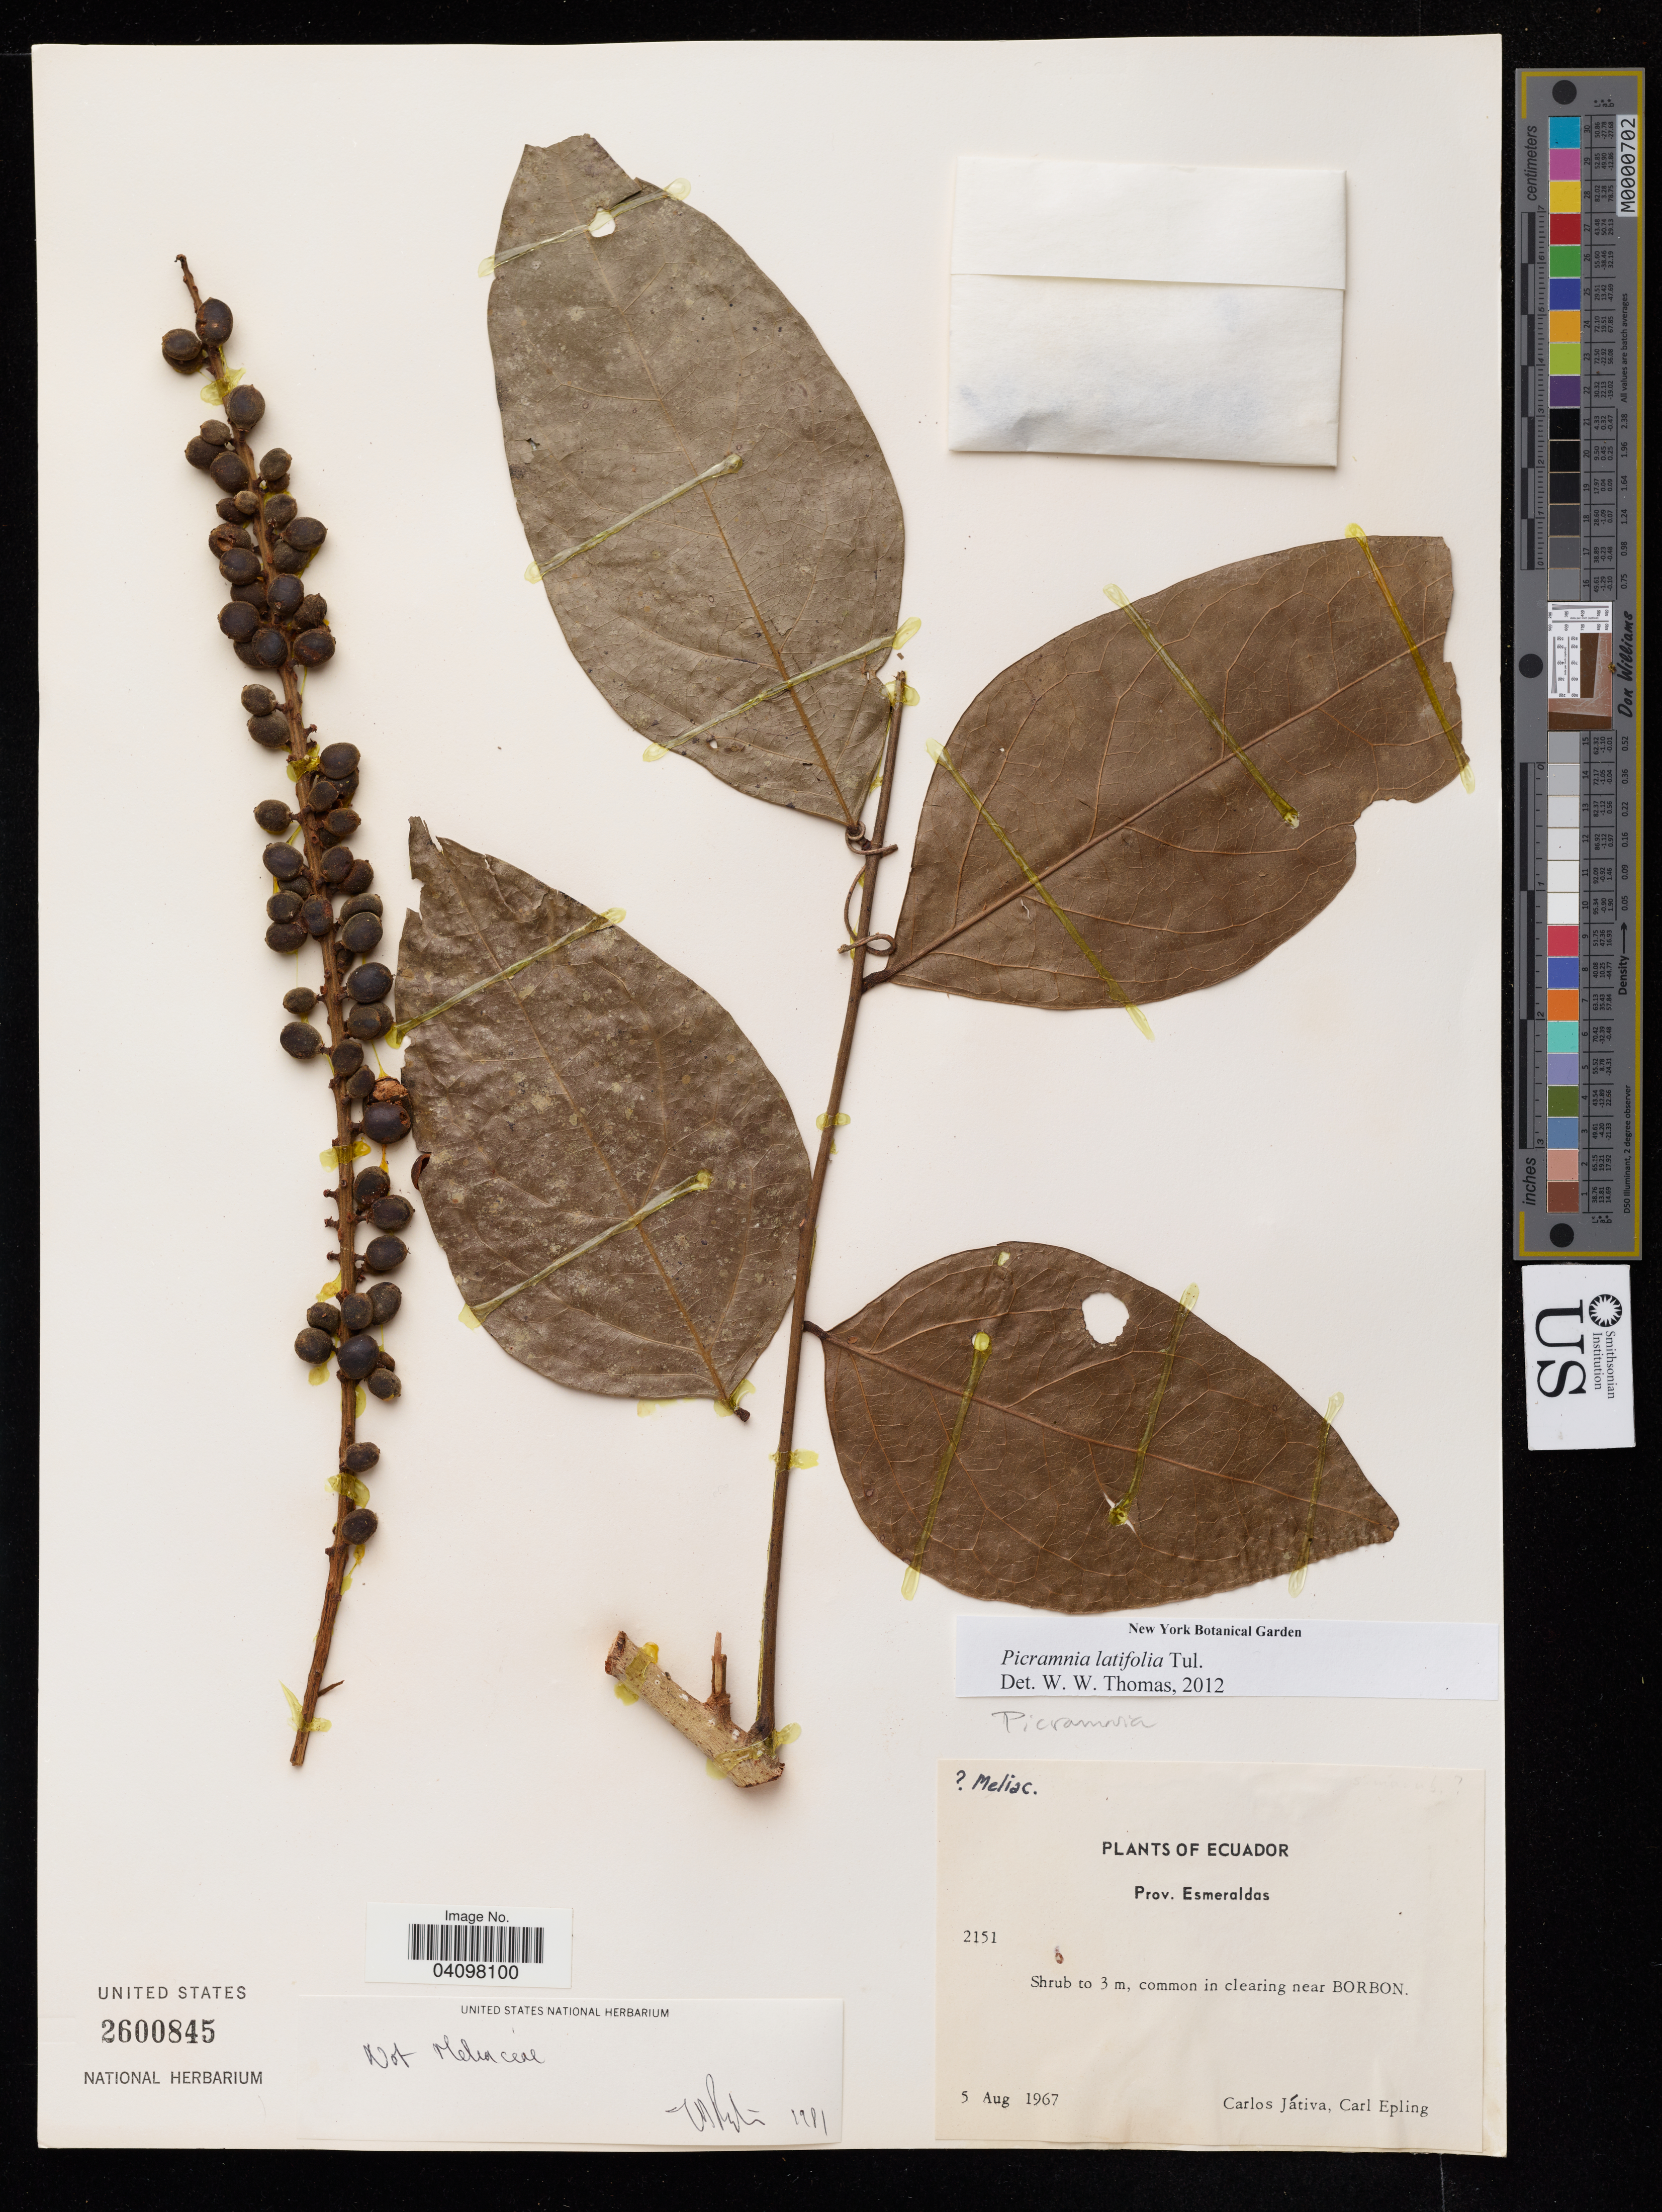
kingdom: Plantae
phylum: Tracheophyta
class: Magnoliopsida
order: Picramniales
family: Picramniaceae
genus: Picramnia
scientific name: Picramnia latifolia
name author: Tul.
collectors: C. Játiva & C. Epling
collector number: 2151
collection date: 1967-08-05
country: Ecuador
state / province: Esmeraldas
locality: Near Borbon.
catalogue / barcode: US 2600845